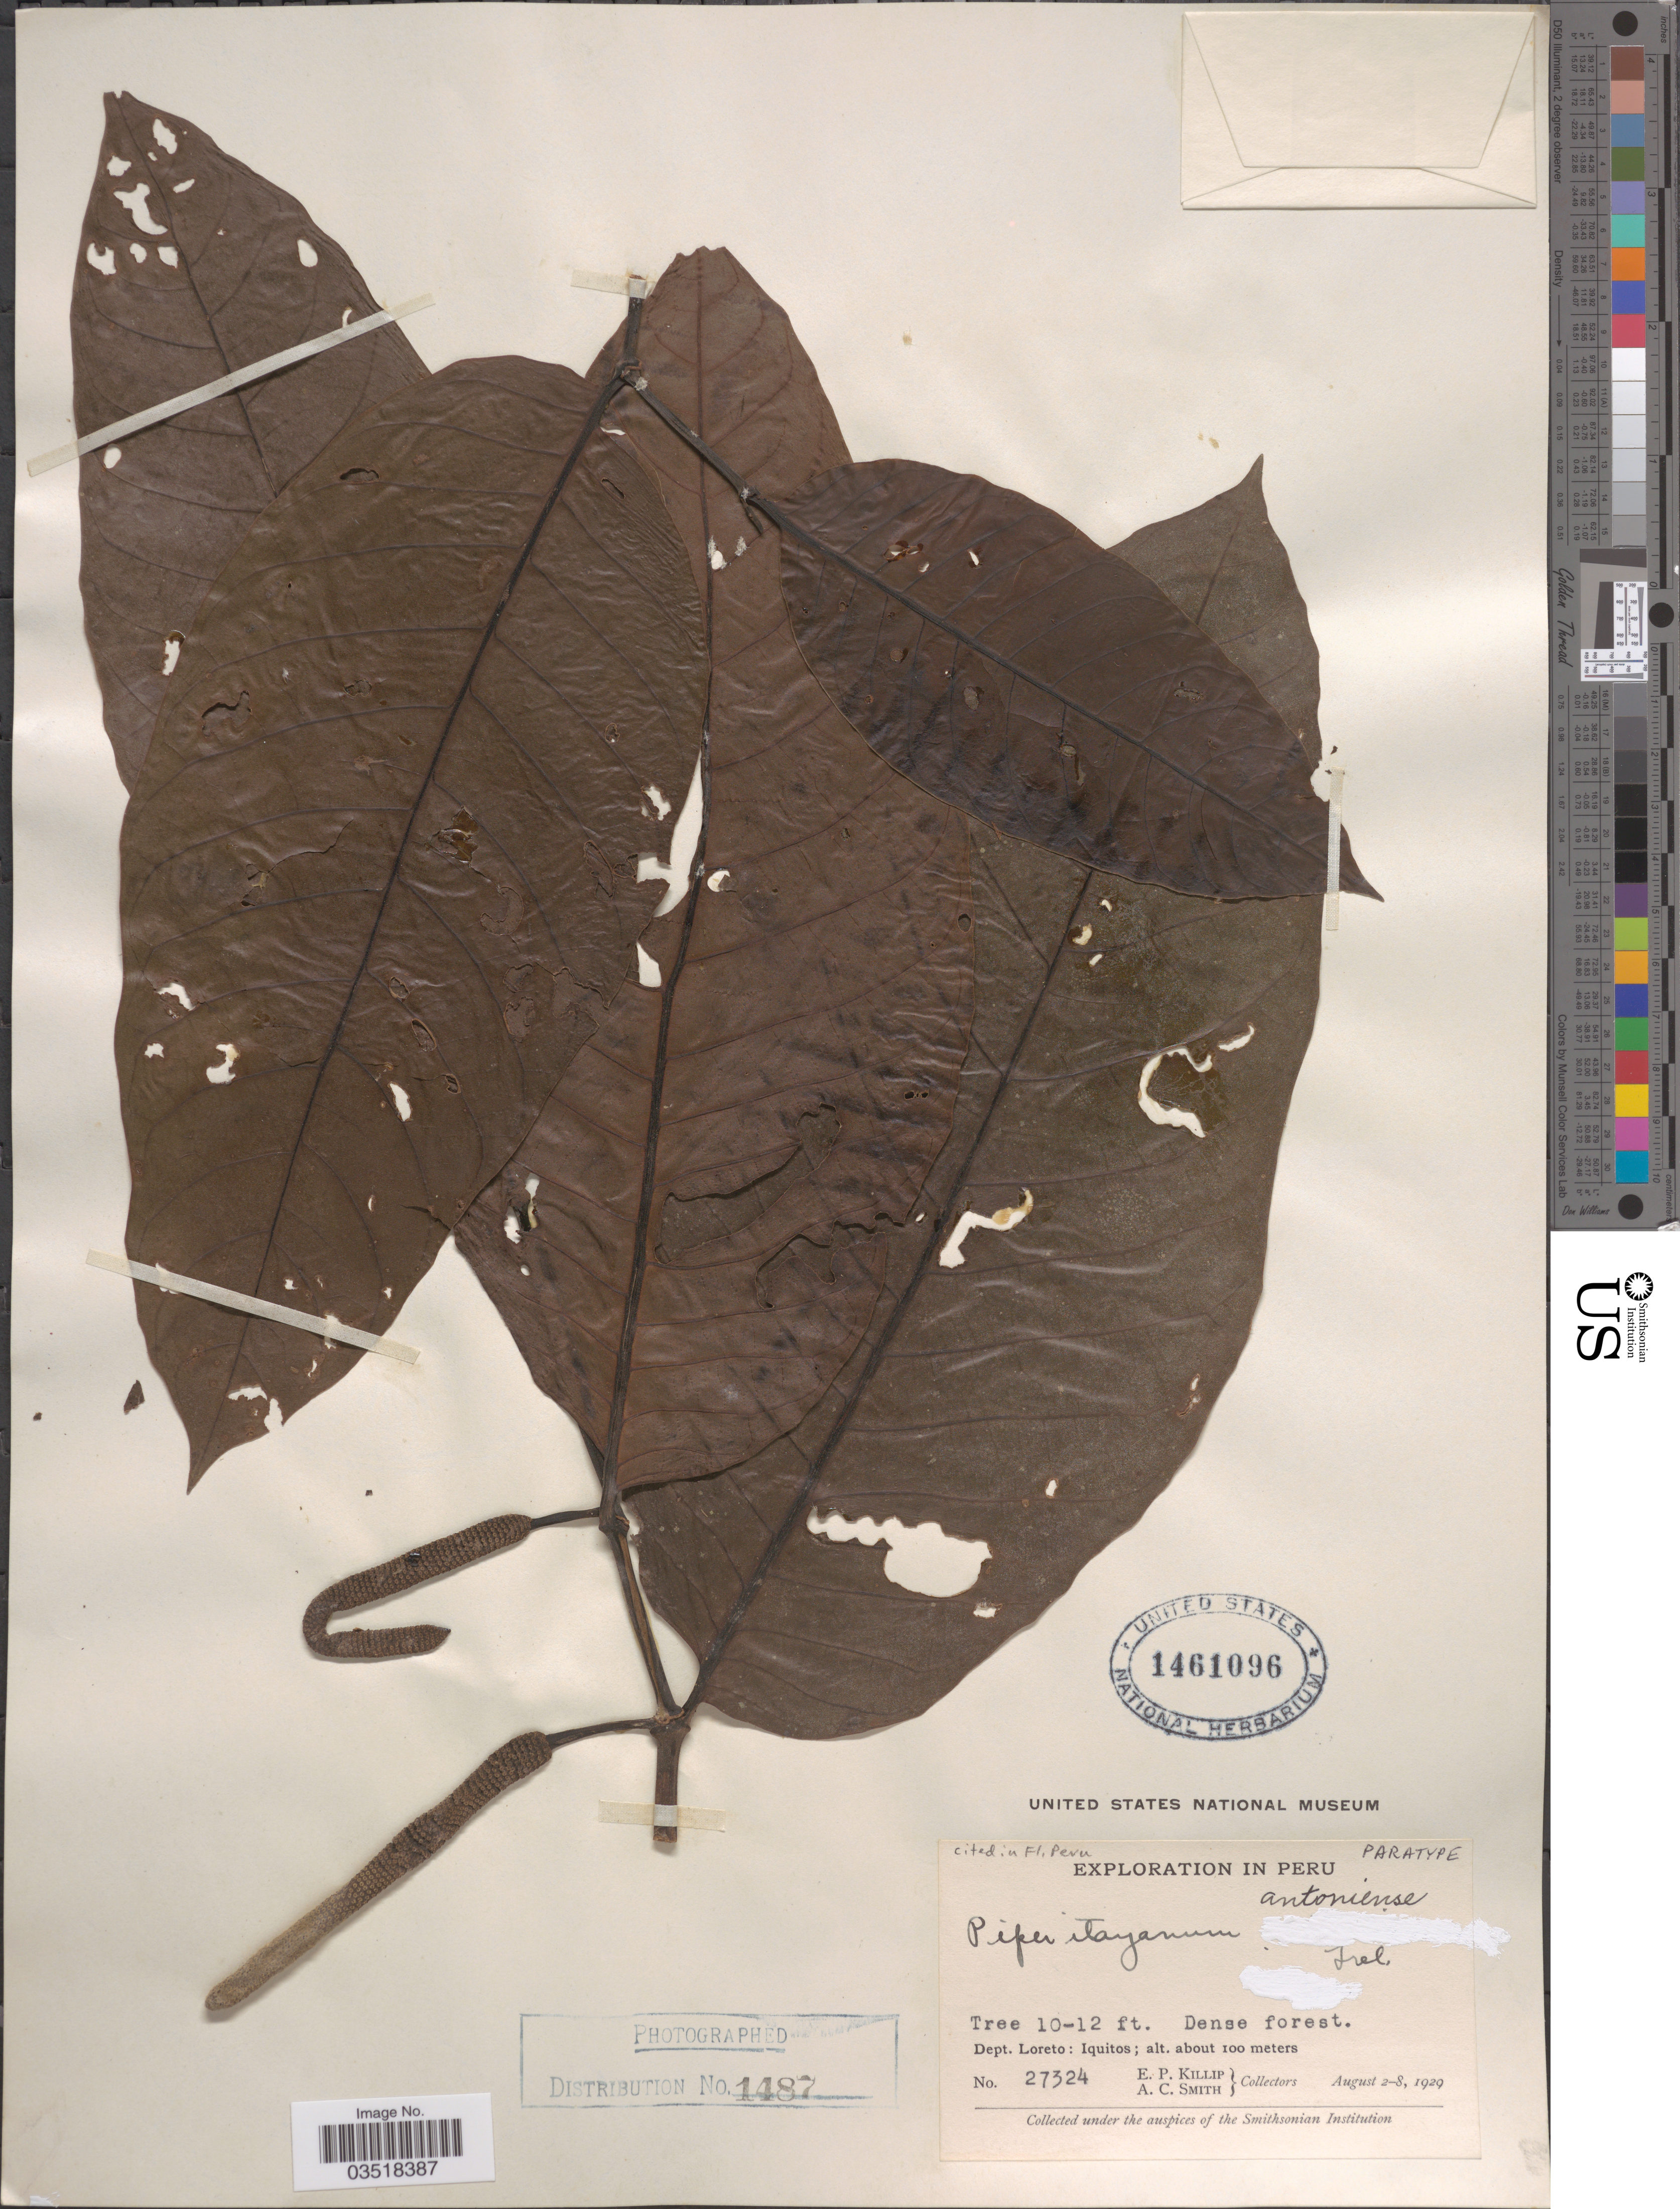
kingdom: Plantae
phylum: Tracheophyta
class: Magnoliopsida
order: Piperales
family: Piperaceae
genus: Piper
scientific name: Piper itayanum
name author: Trel.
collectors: E. P. Killip & A. C. Smith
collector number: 27324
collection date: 1929-08-02/1929-08-08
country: Peru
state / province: Loreto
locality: Dept. Loreto: Iquitos.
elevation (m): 100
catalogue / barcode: US 1461096